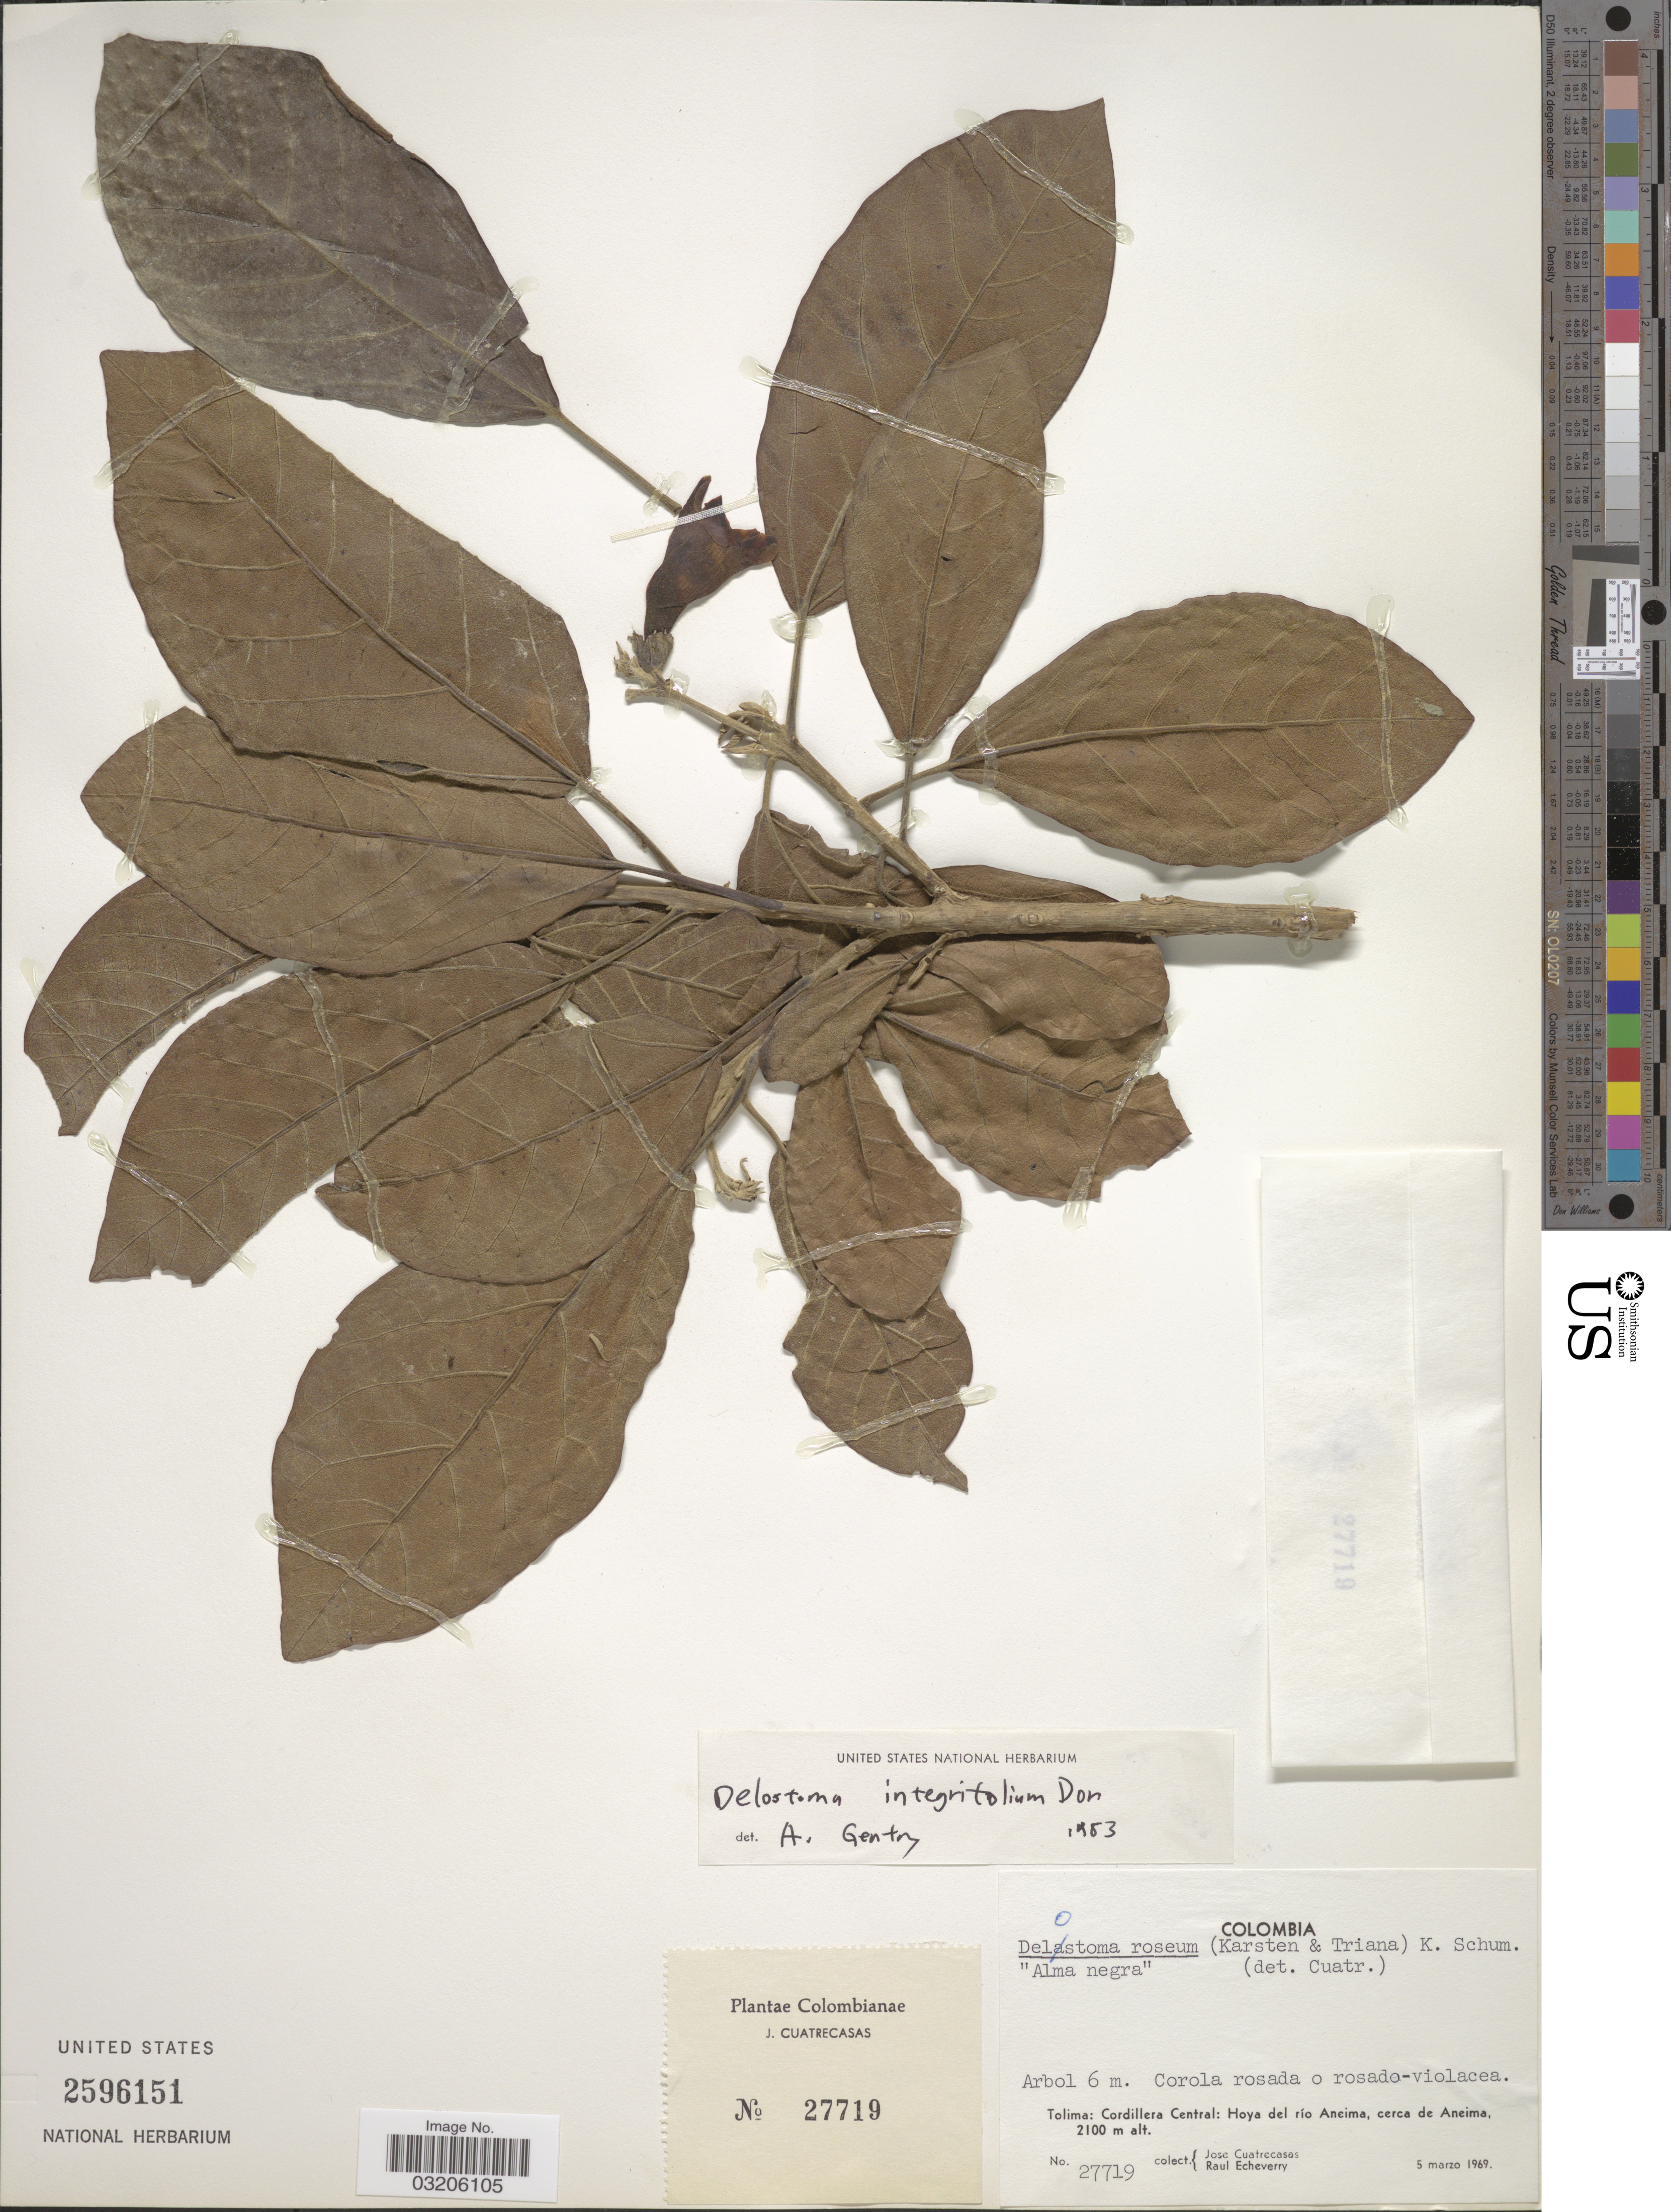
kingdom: Plantae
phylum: Tracheophyta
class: Magnoliopsida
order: Lamiales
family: Bignoniaceae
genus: Delostoma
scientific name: Delostoma integrifolium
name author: D. Don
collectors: J. Cuatrecasas & R. Echeverry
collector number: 27719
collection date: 1969-03-05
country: Colombia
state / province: Tolima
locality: Cordillera Central: Hoya del río Aneima, cerca de Aneima.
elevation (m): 2100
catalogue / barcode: US 2596151